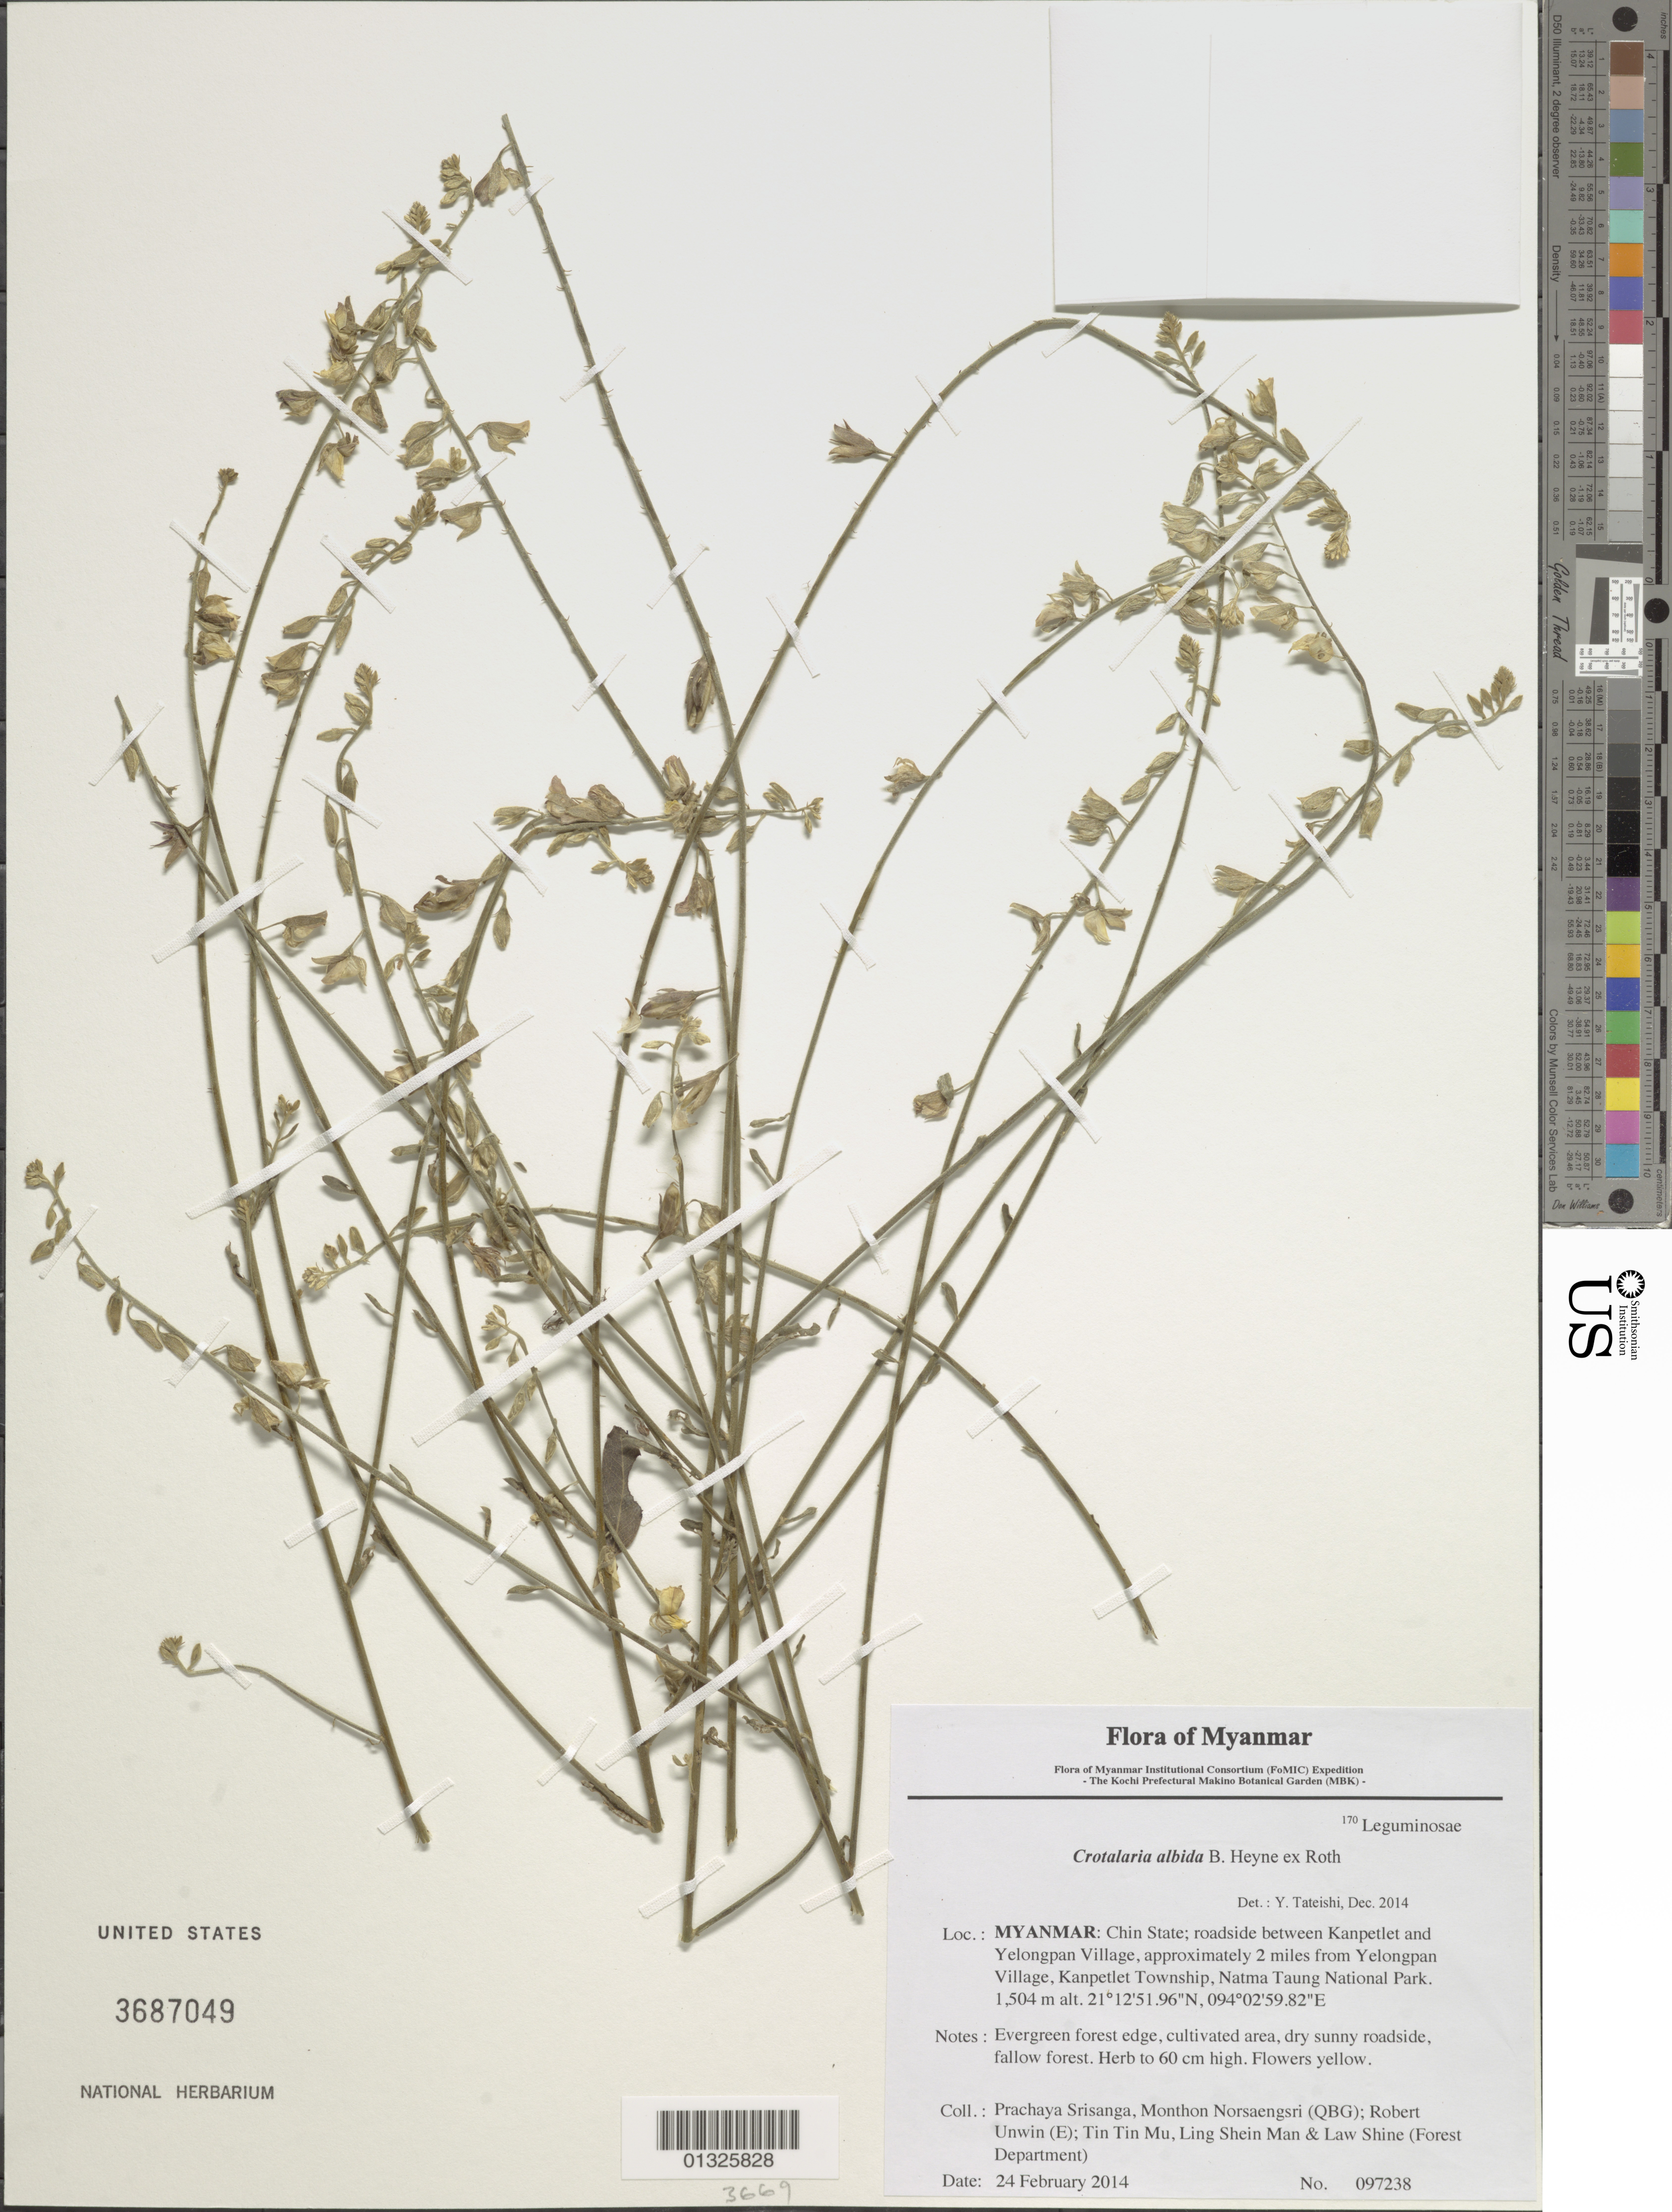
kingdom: Plantae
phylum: Tracheophyta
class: Magnoliopsida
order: Fabales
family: Fabaceae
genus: Crotalaria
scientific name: Crotalaria albida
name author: B. Heyne ex Roth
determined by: Baba, Y.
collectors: P. Srisanga, M. Norsaengsri, R. Unwin, Tin Tin Mu, Ling Shein Man & L. Shine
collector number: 97238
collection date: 2014-02-24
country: Myanmar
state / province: Chin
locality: Roadside between Kanpetlet and Yelongpan Village, approximately 2 miles from Yelongpan Village, Kanpetlet Township, Natma Taung National Park.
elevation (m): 1504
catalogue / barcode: US 3687049